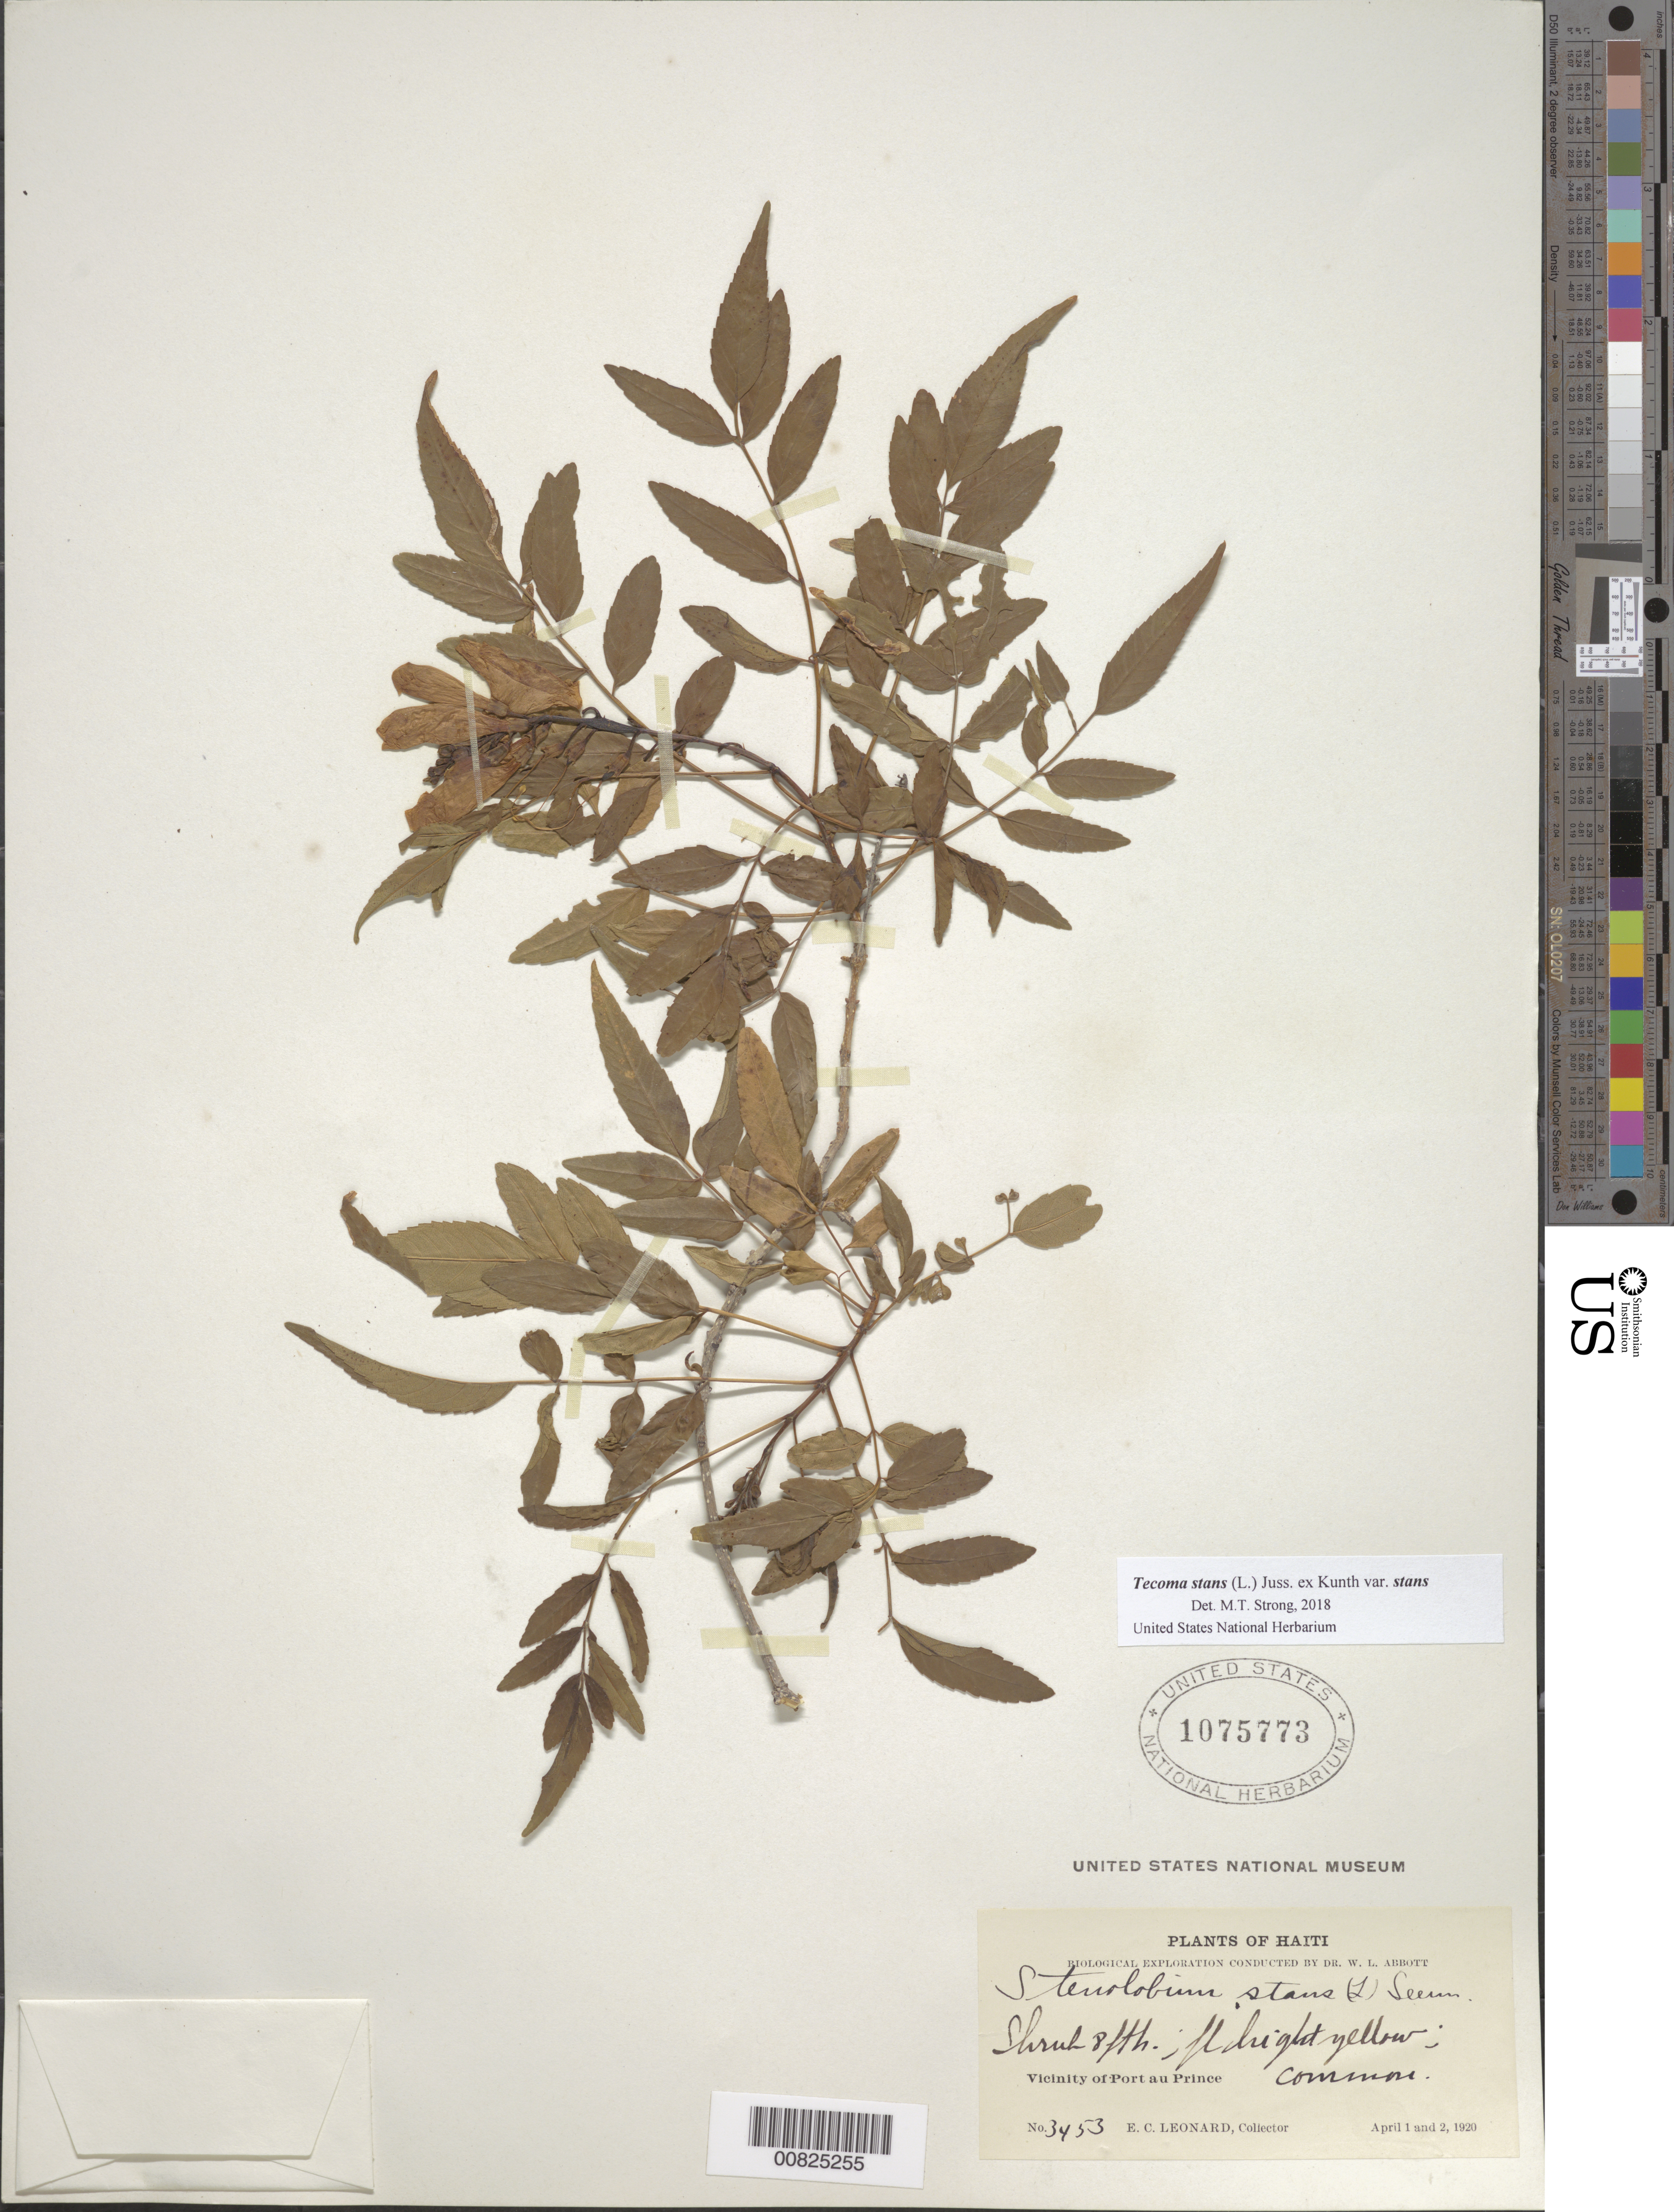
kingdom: Plantae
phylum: Tracheophyta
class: Magnoliopsida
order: Lamiales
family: Bignoniaceae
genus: Tecoma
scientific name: Tecoma stans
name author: (L.) Juss. ex Kunth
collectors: E. C. Leonard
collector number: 3453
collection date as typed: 01 Apr 1920 and 02 Apr 1920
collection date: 1920-04-01,1920-04-02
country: Haiti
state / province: Ouest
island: Hispaniola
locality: Vicinity of Port au Prince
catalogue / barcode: US 1075773